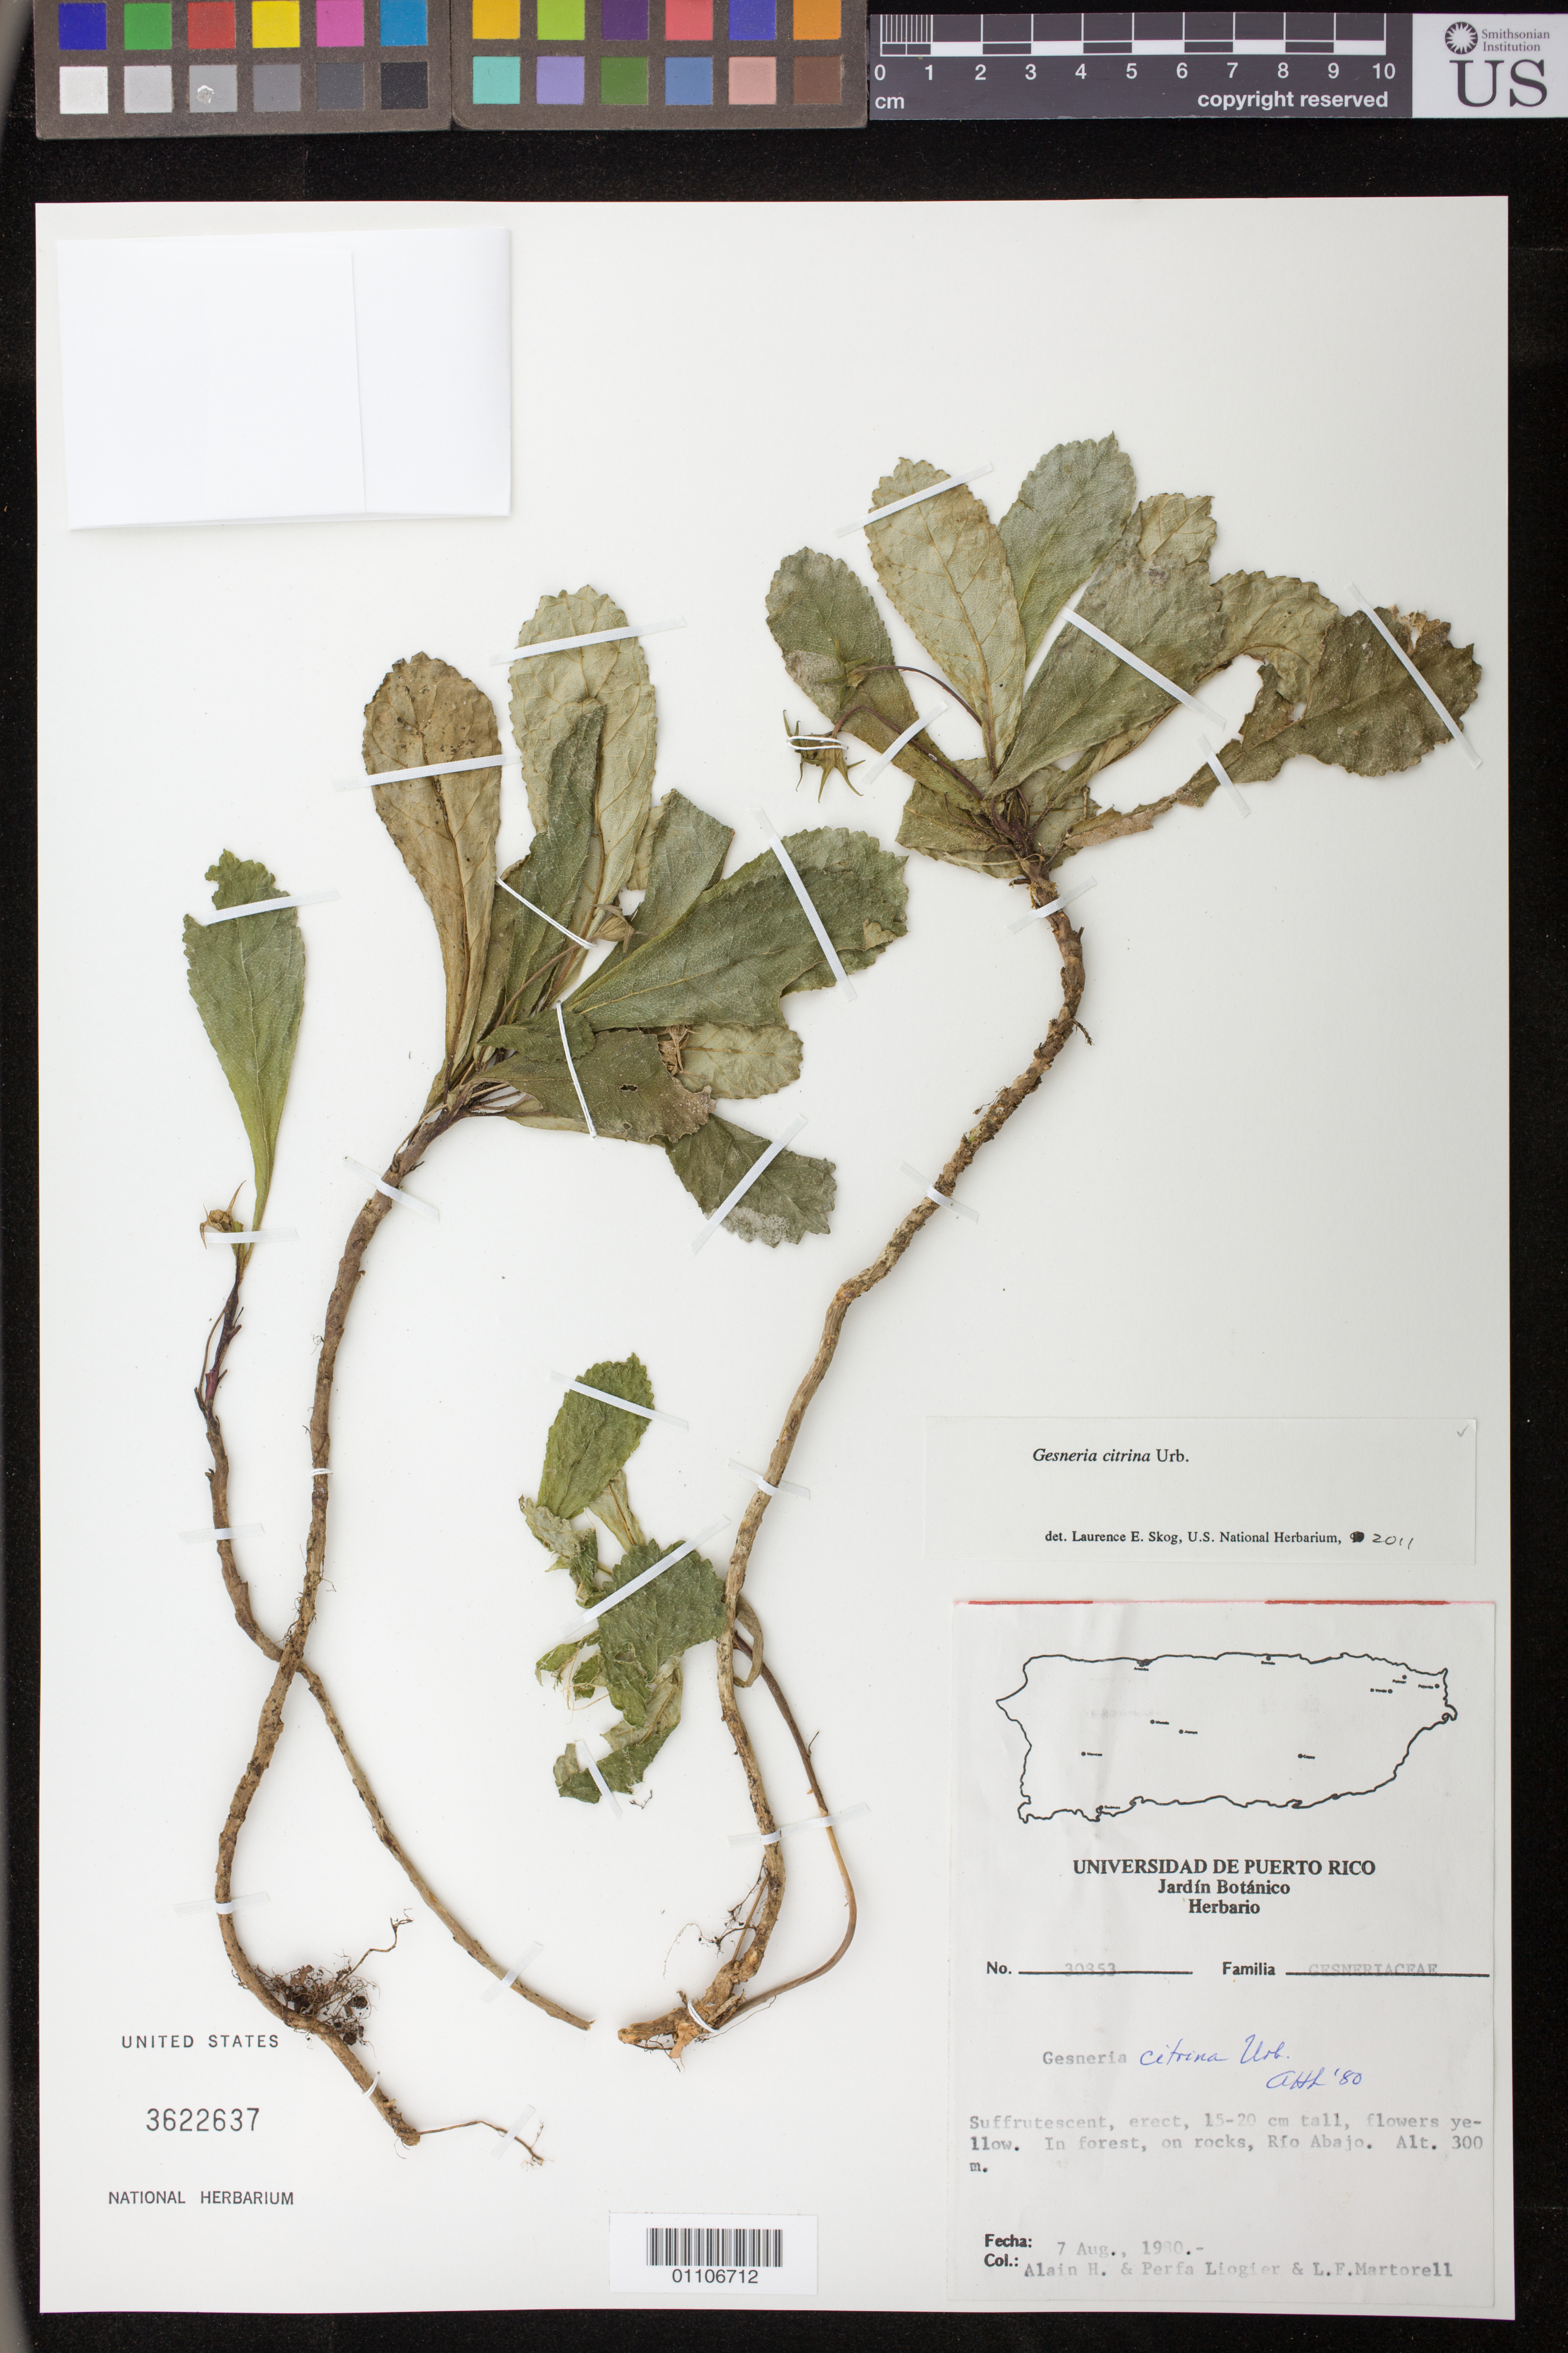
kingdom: Plantae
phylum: Tracheophyta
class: Magnoliopsida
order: Lamiales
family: Gesneriaceae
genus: Gesneria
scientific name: Gesneria citrina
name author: Urb.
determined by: Skog, Laurence E.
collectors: A. H. Liogier, M. P. Liogier & L. Martorell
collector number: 30853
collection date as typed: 07 Aug 1980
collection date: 1980-08-07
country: Puerto Rico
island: Puerto Rico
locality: Rio Abajo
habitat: In forest, on rocks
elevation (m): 300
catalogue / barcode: US 3622637